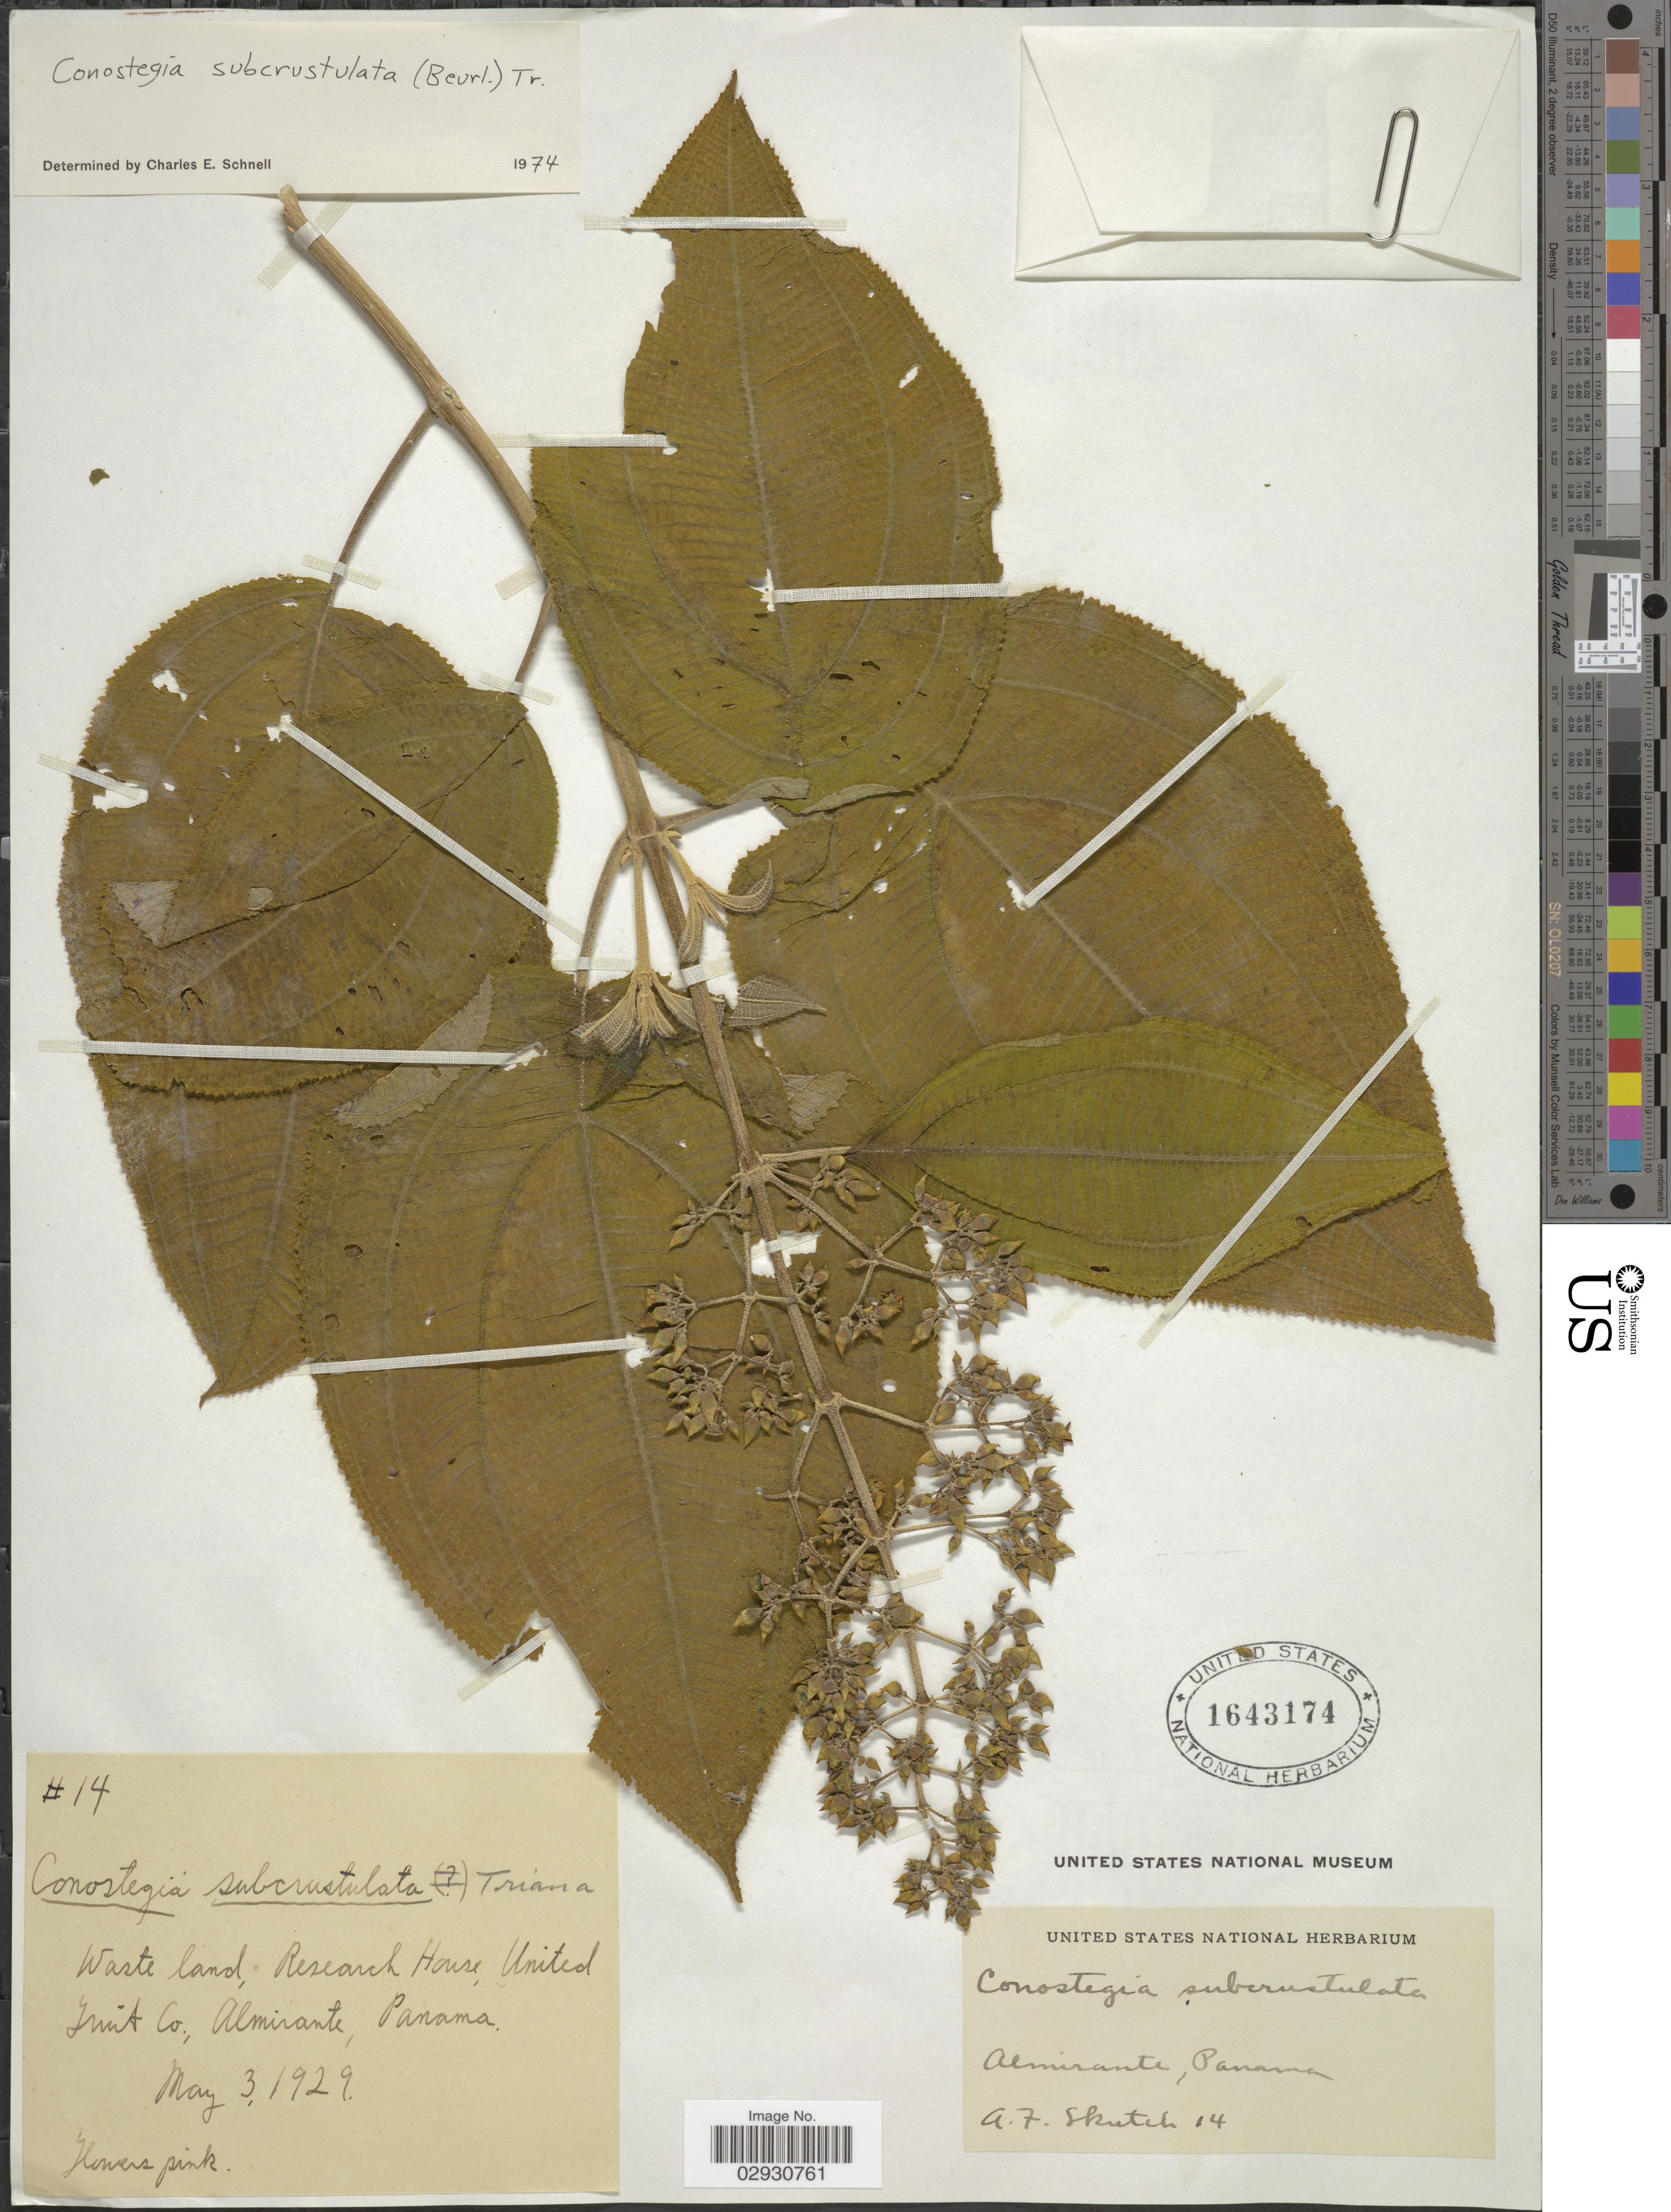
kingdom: Plantae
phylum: Tracheophyta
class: Magnoliopsida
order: Myrtales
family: Melastomataceae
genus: Conostegia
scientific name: Conostegia subcrustulata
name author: (Beurl.) Triana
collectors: A. F. Skutch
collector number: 14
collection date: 1929-05-03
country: Panama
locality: Waste land, Research House, United Fruit Co., Almirante.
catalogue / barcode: US 1643174